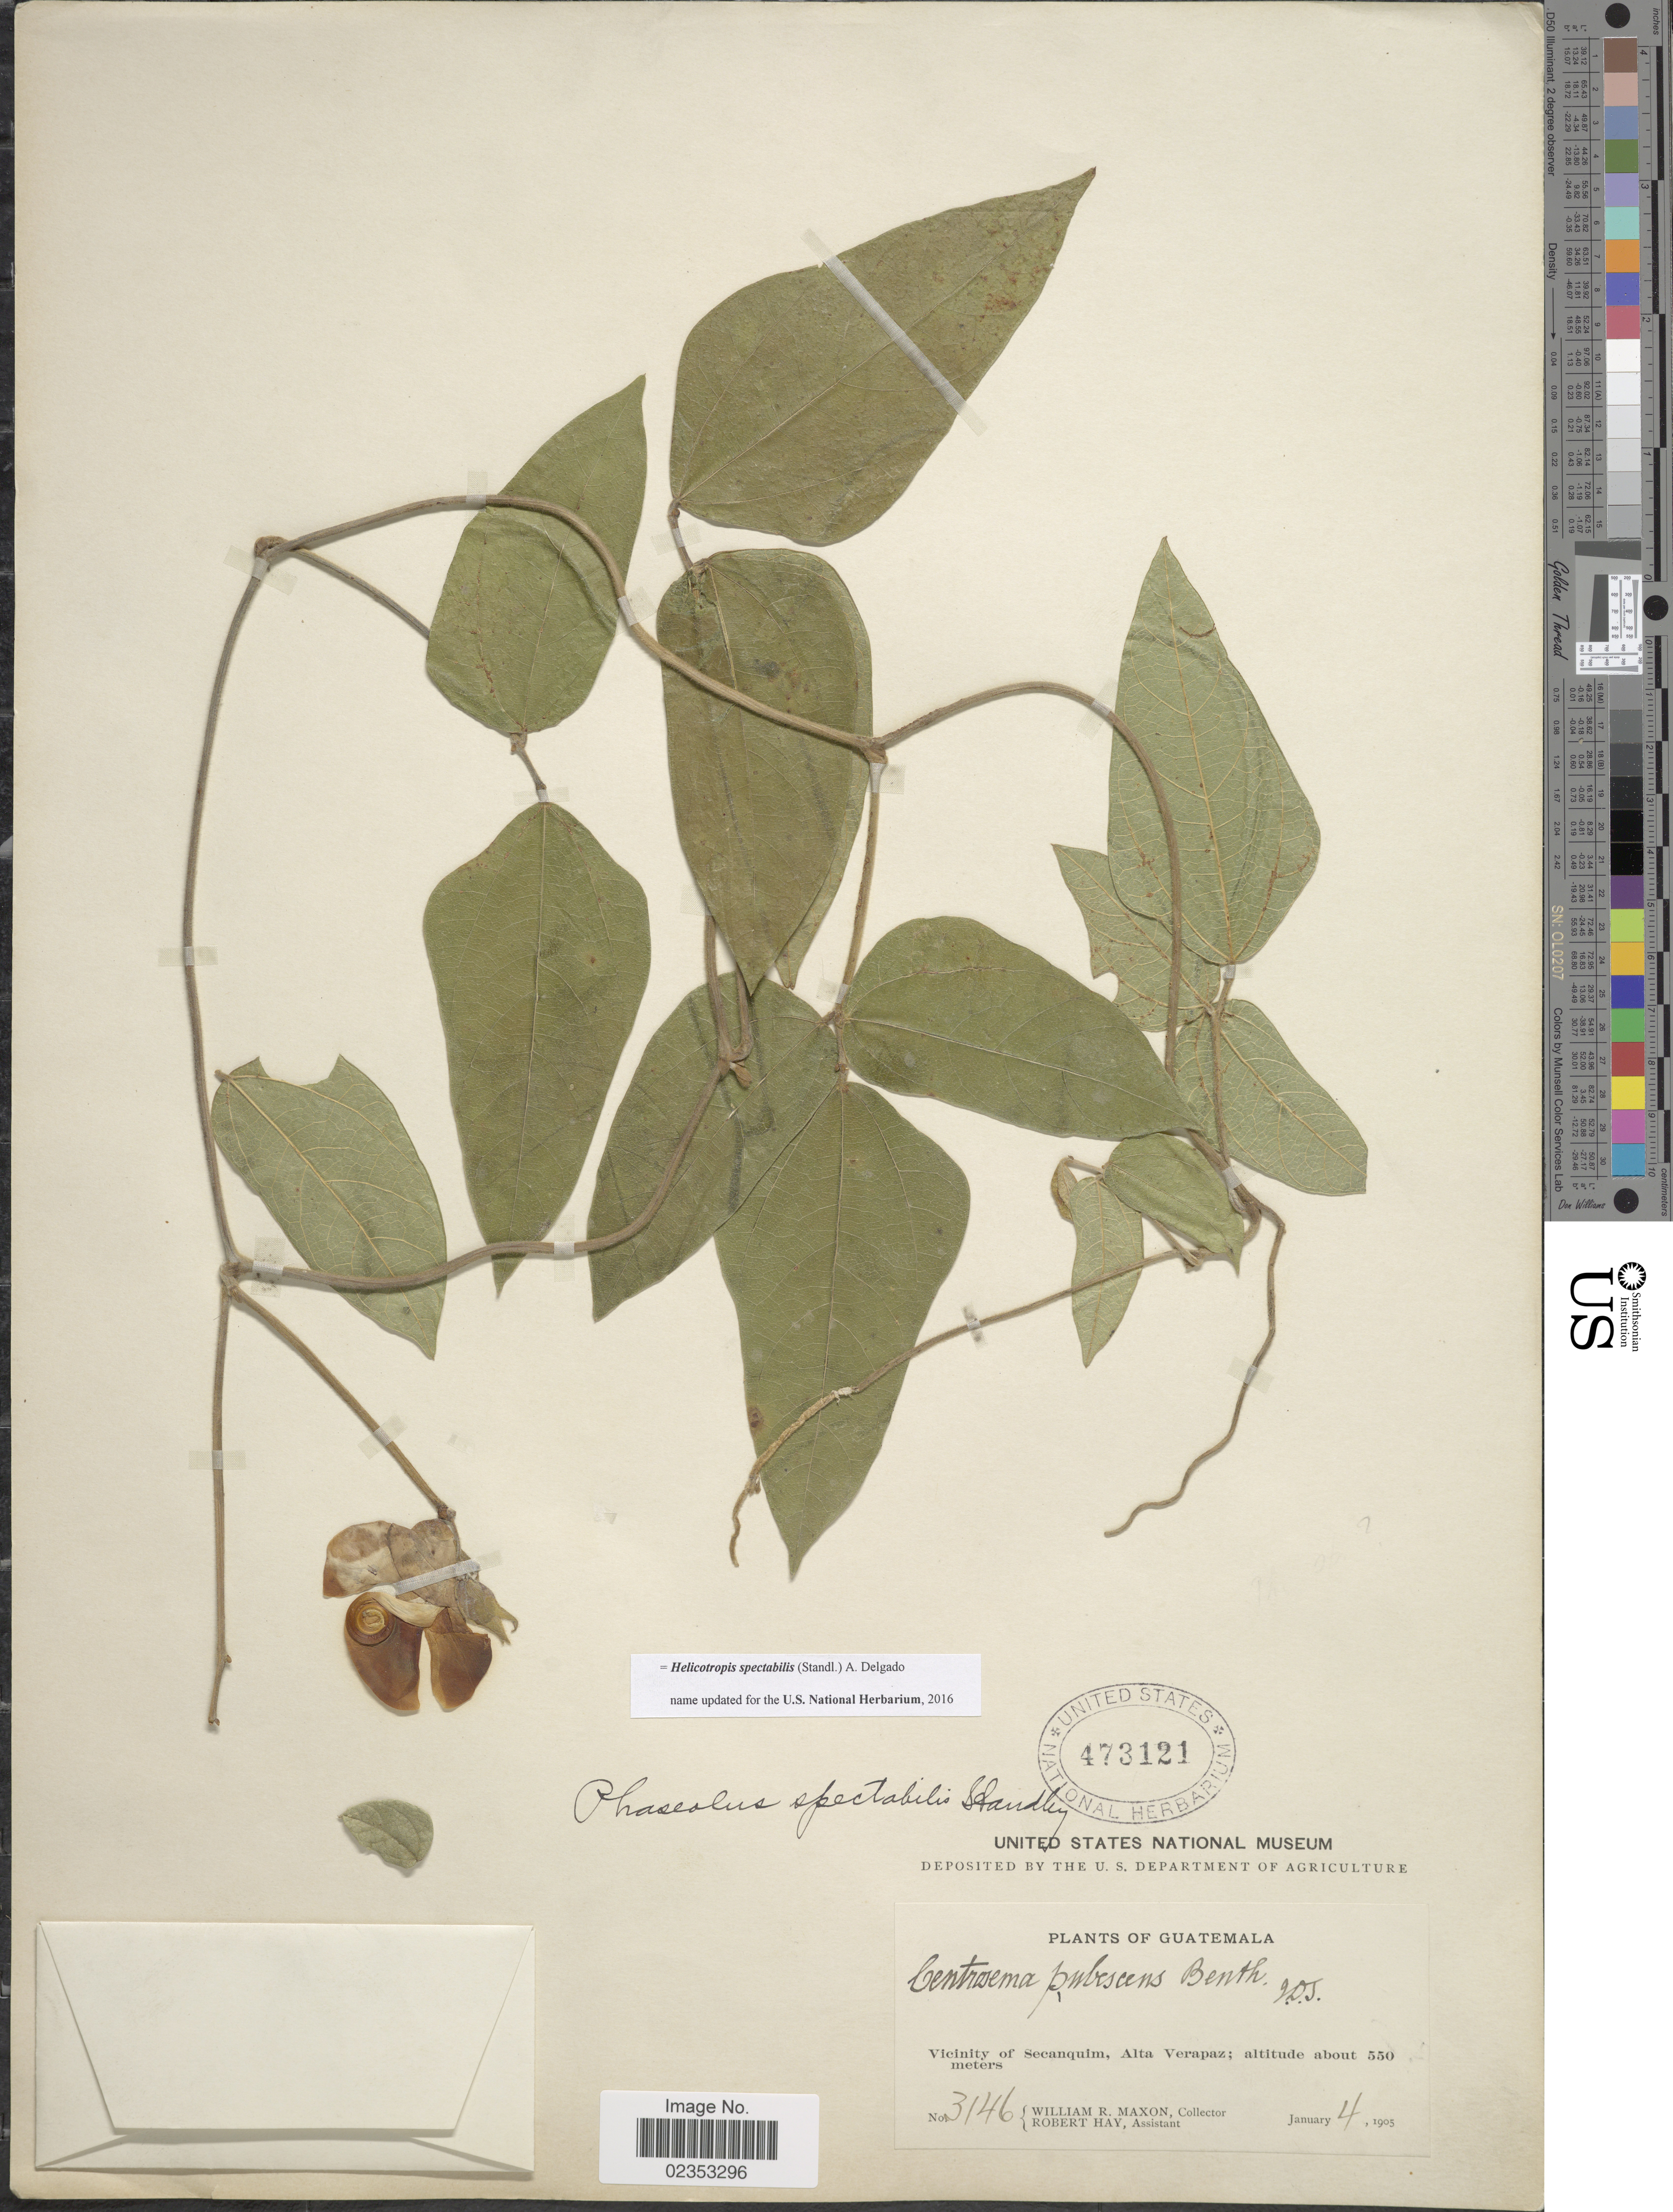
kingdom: Plantae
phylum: Tracheophyta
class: Magnoliopsida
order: Fabales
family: Fabaceae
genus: Helicotropis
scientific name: Helicotropis spectabilis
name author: (Standl.) A. Delgado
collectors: W. R. Maxon & R. Hay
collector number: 3146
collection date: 1905-01-04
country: Guatemala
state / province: Alta Verapaz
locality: Vicinity of Secanquim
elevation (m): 550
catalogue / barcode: US 473121